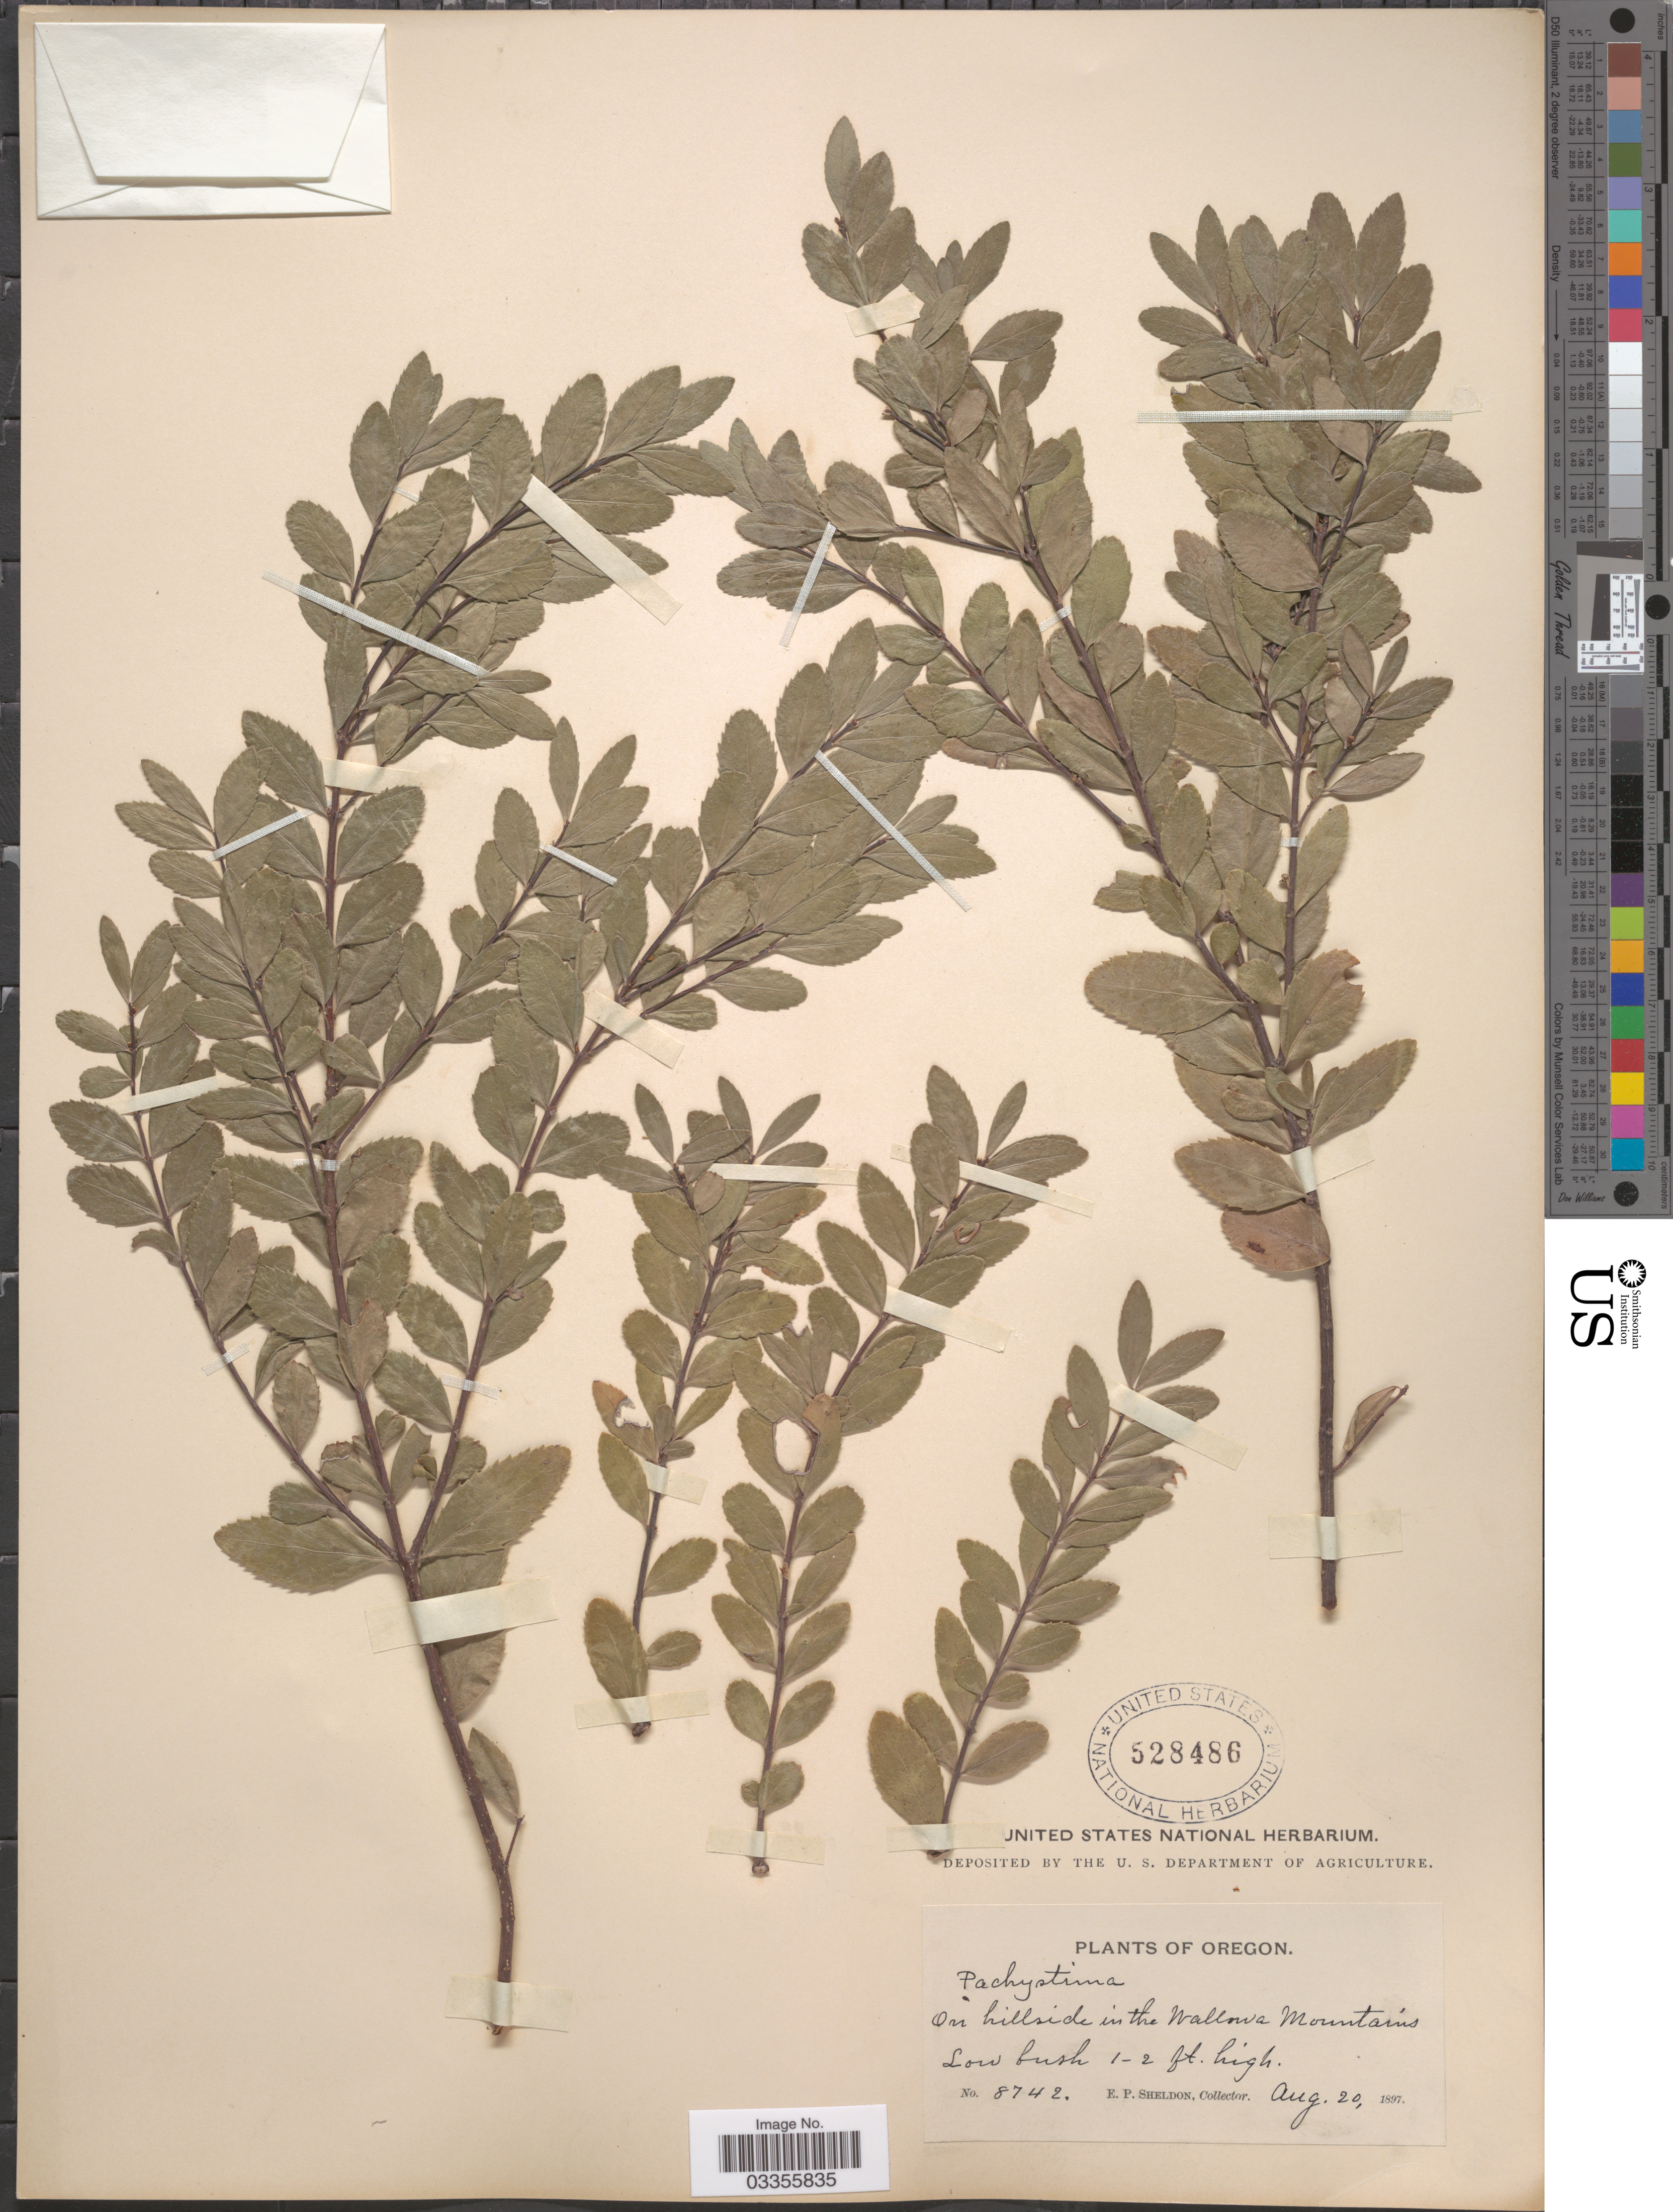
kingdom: Plantae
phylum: Tracheophyta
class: Magnoliopsida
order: Celastrales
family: Celastraceae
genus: Paxistima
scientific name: Paxistima myrsinites subsp. myrsinites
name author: (Pursh) Raf.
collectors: E. P. Sheldon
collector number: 8742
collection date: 1897-08-20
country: United States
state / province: Oregon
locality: On hillside in the Wallowa Mountains.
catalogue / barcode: US 528486